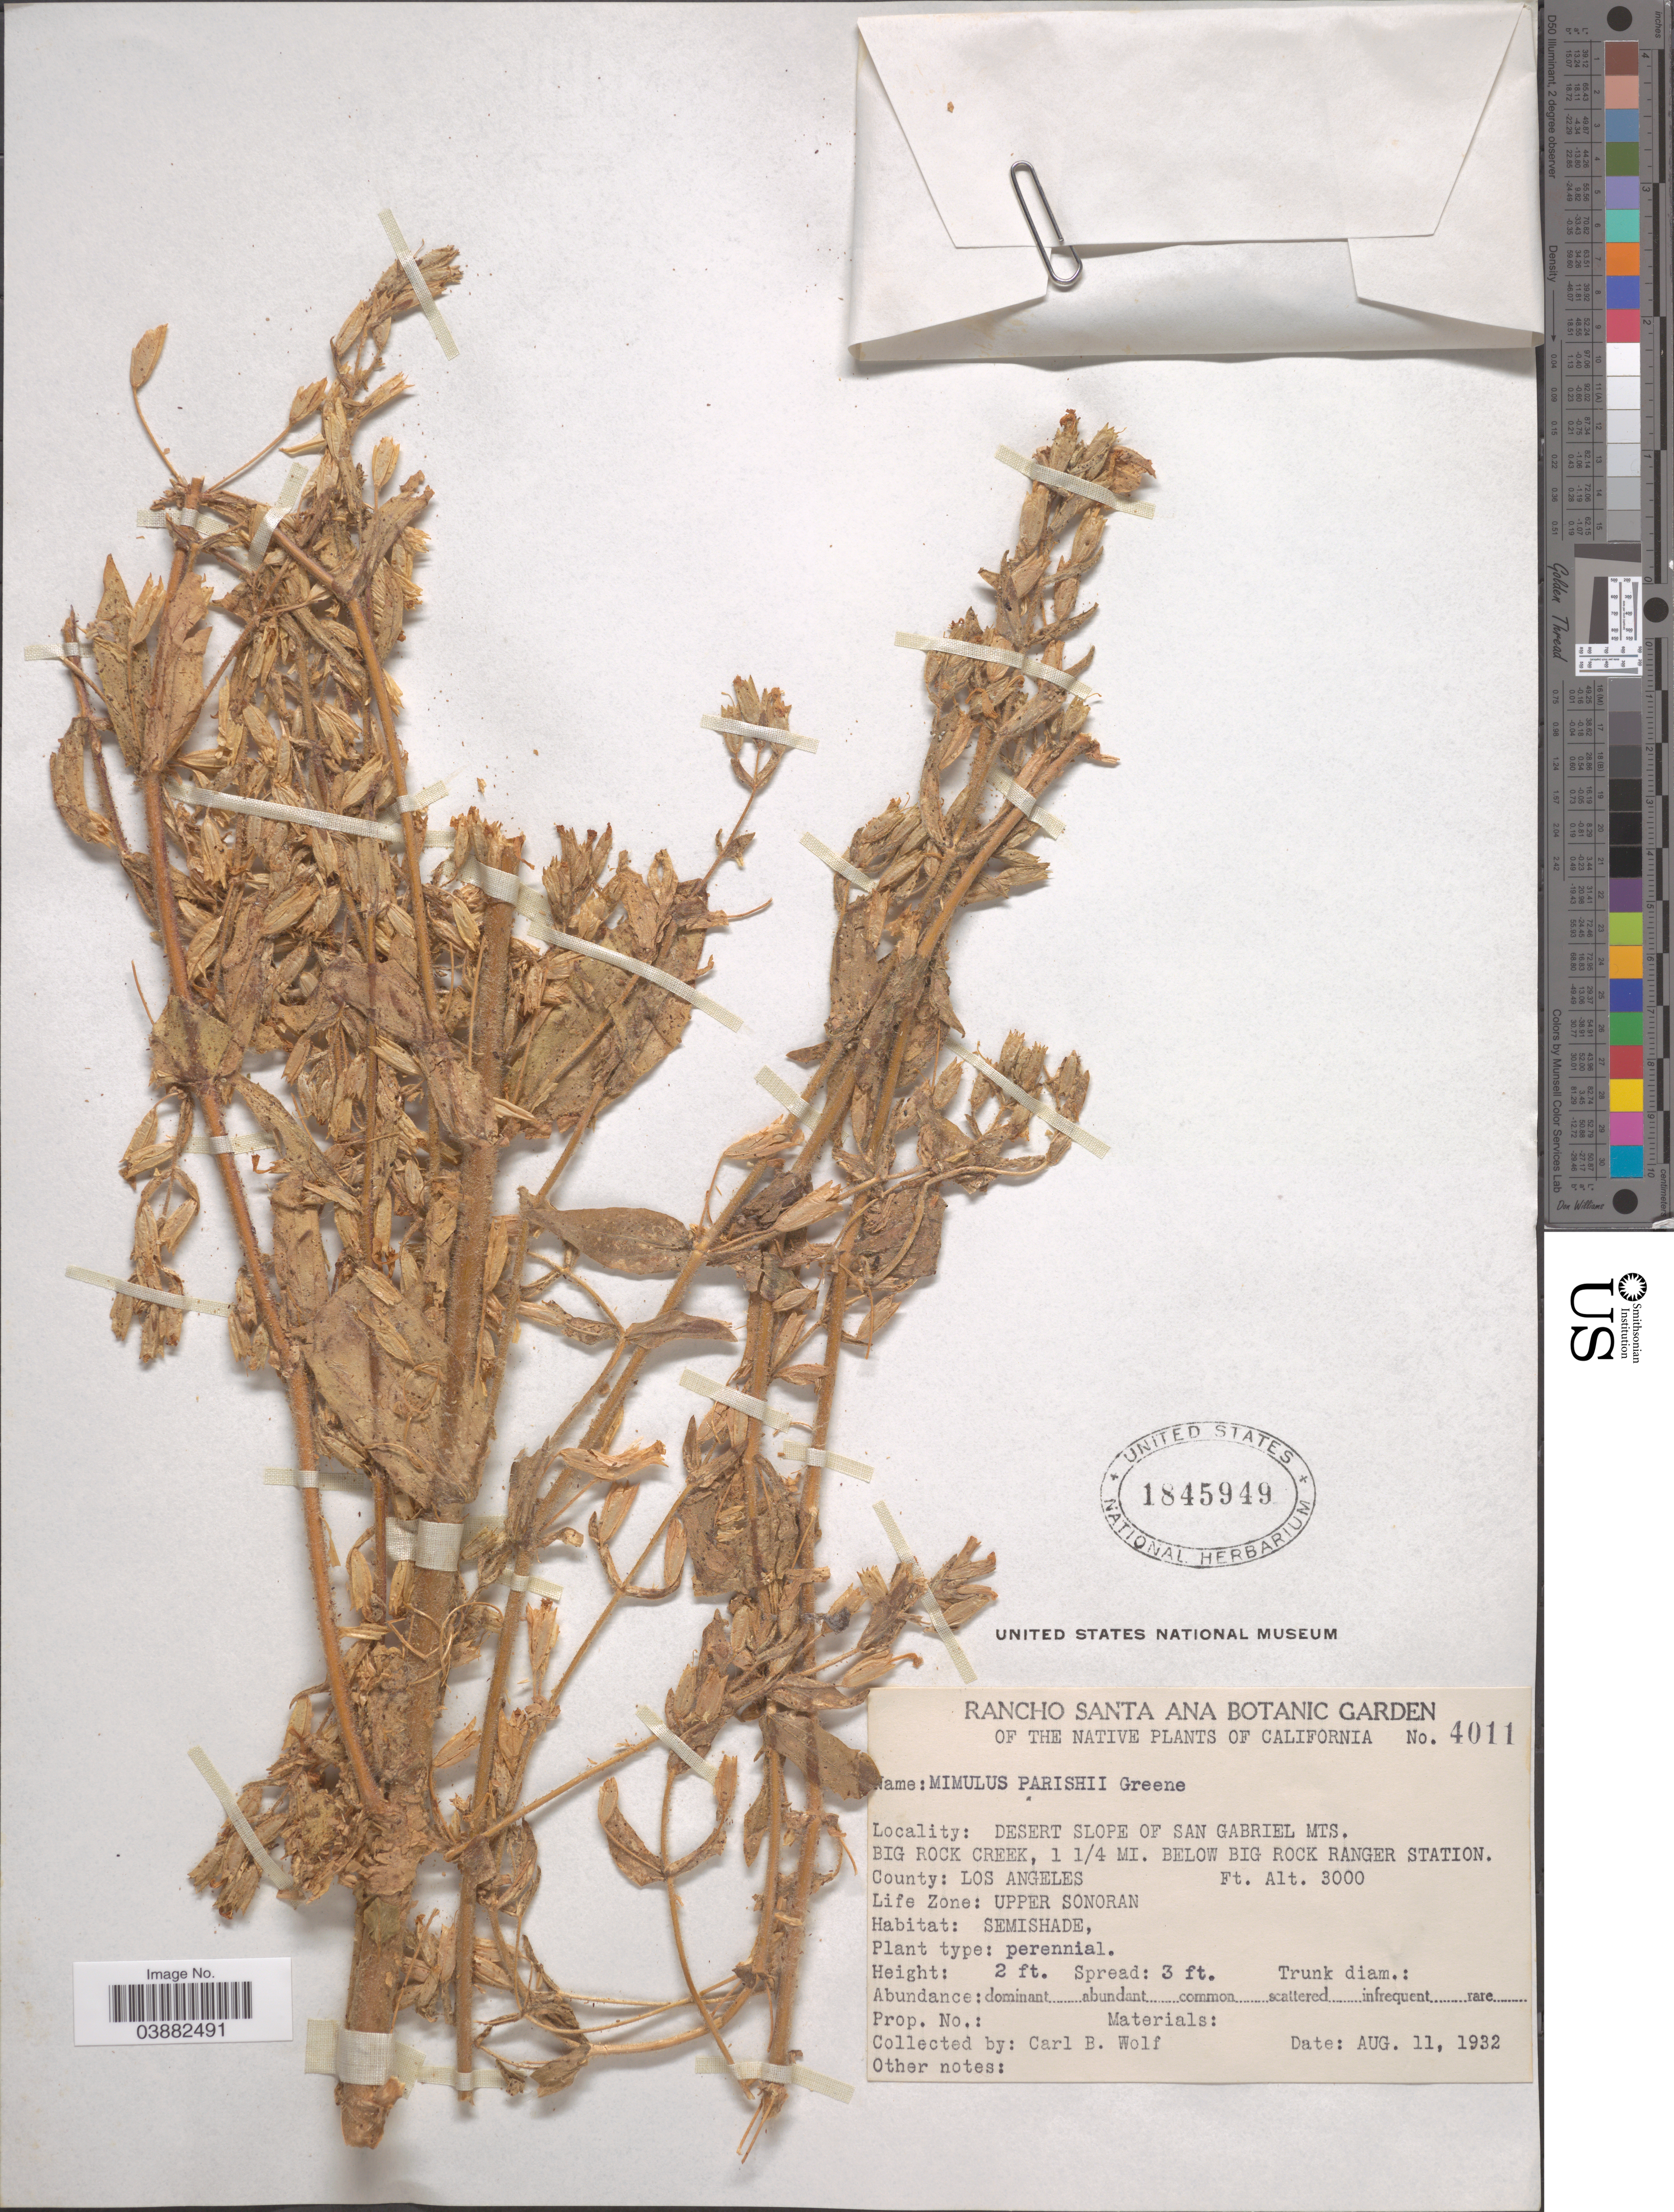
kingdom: Plantae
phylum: Tracheophyta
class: Magnoliopsida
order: Lamiales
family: Phrymaceae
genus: Mimulus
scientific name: Mimulus parishii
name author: Greene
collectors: C. B. Wolf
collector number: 4011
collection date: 1932-08-11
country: United States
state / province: California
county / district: Los Angeles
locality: Rancho Santa Ana Botanic Garden. Desert slope of San Gabriel Mts. Big Rock Creek, 1 1/4 mi. below Big Rock Ranger Station. County: Los Angeles. Life Zone: Upper Sonoran.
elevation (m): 914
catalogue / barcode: US 1845949